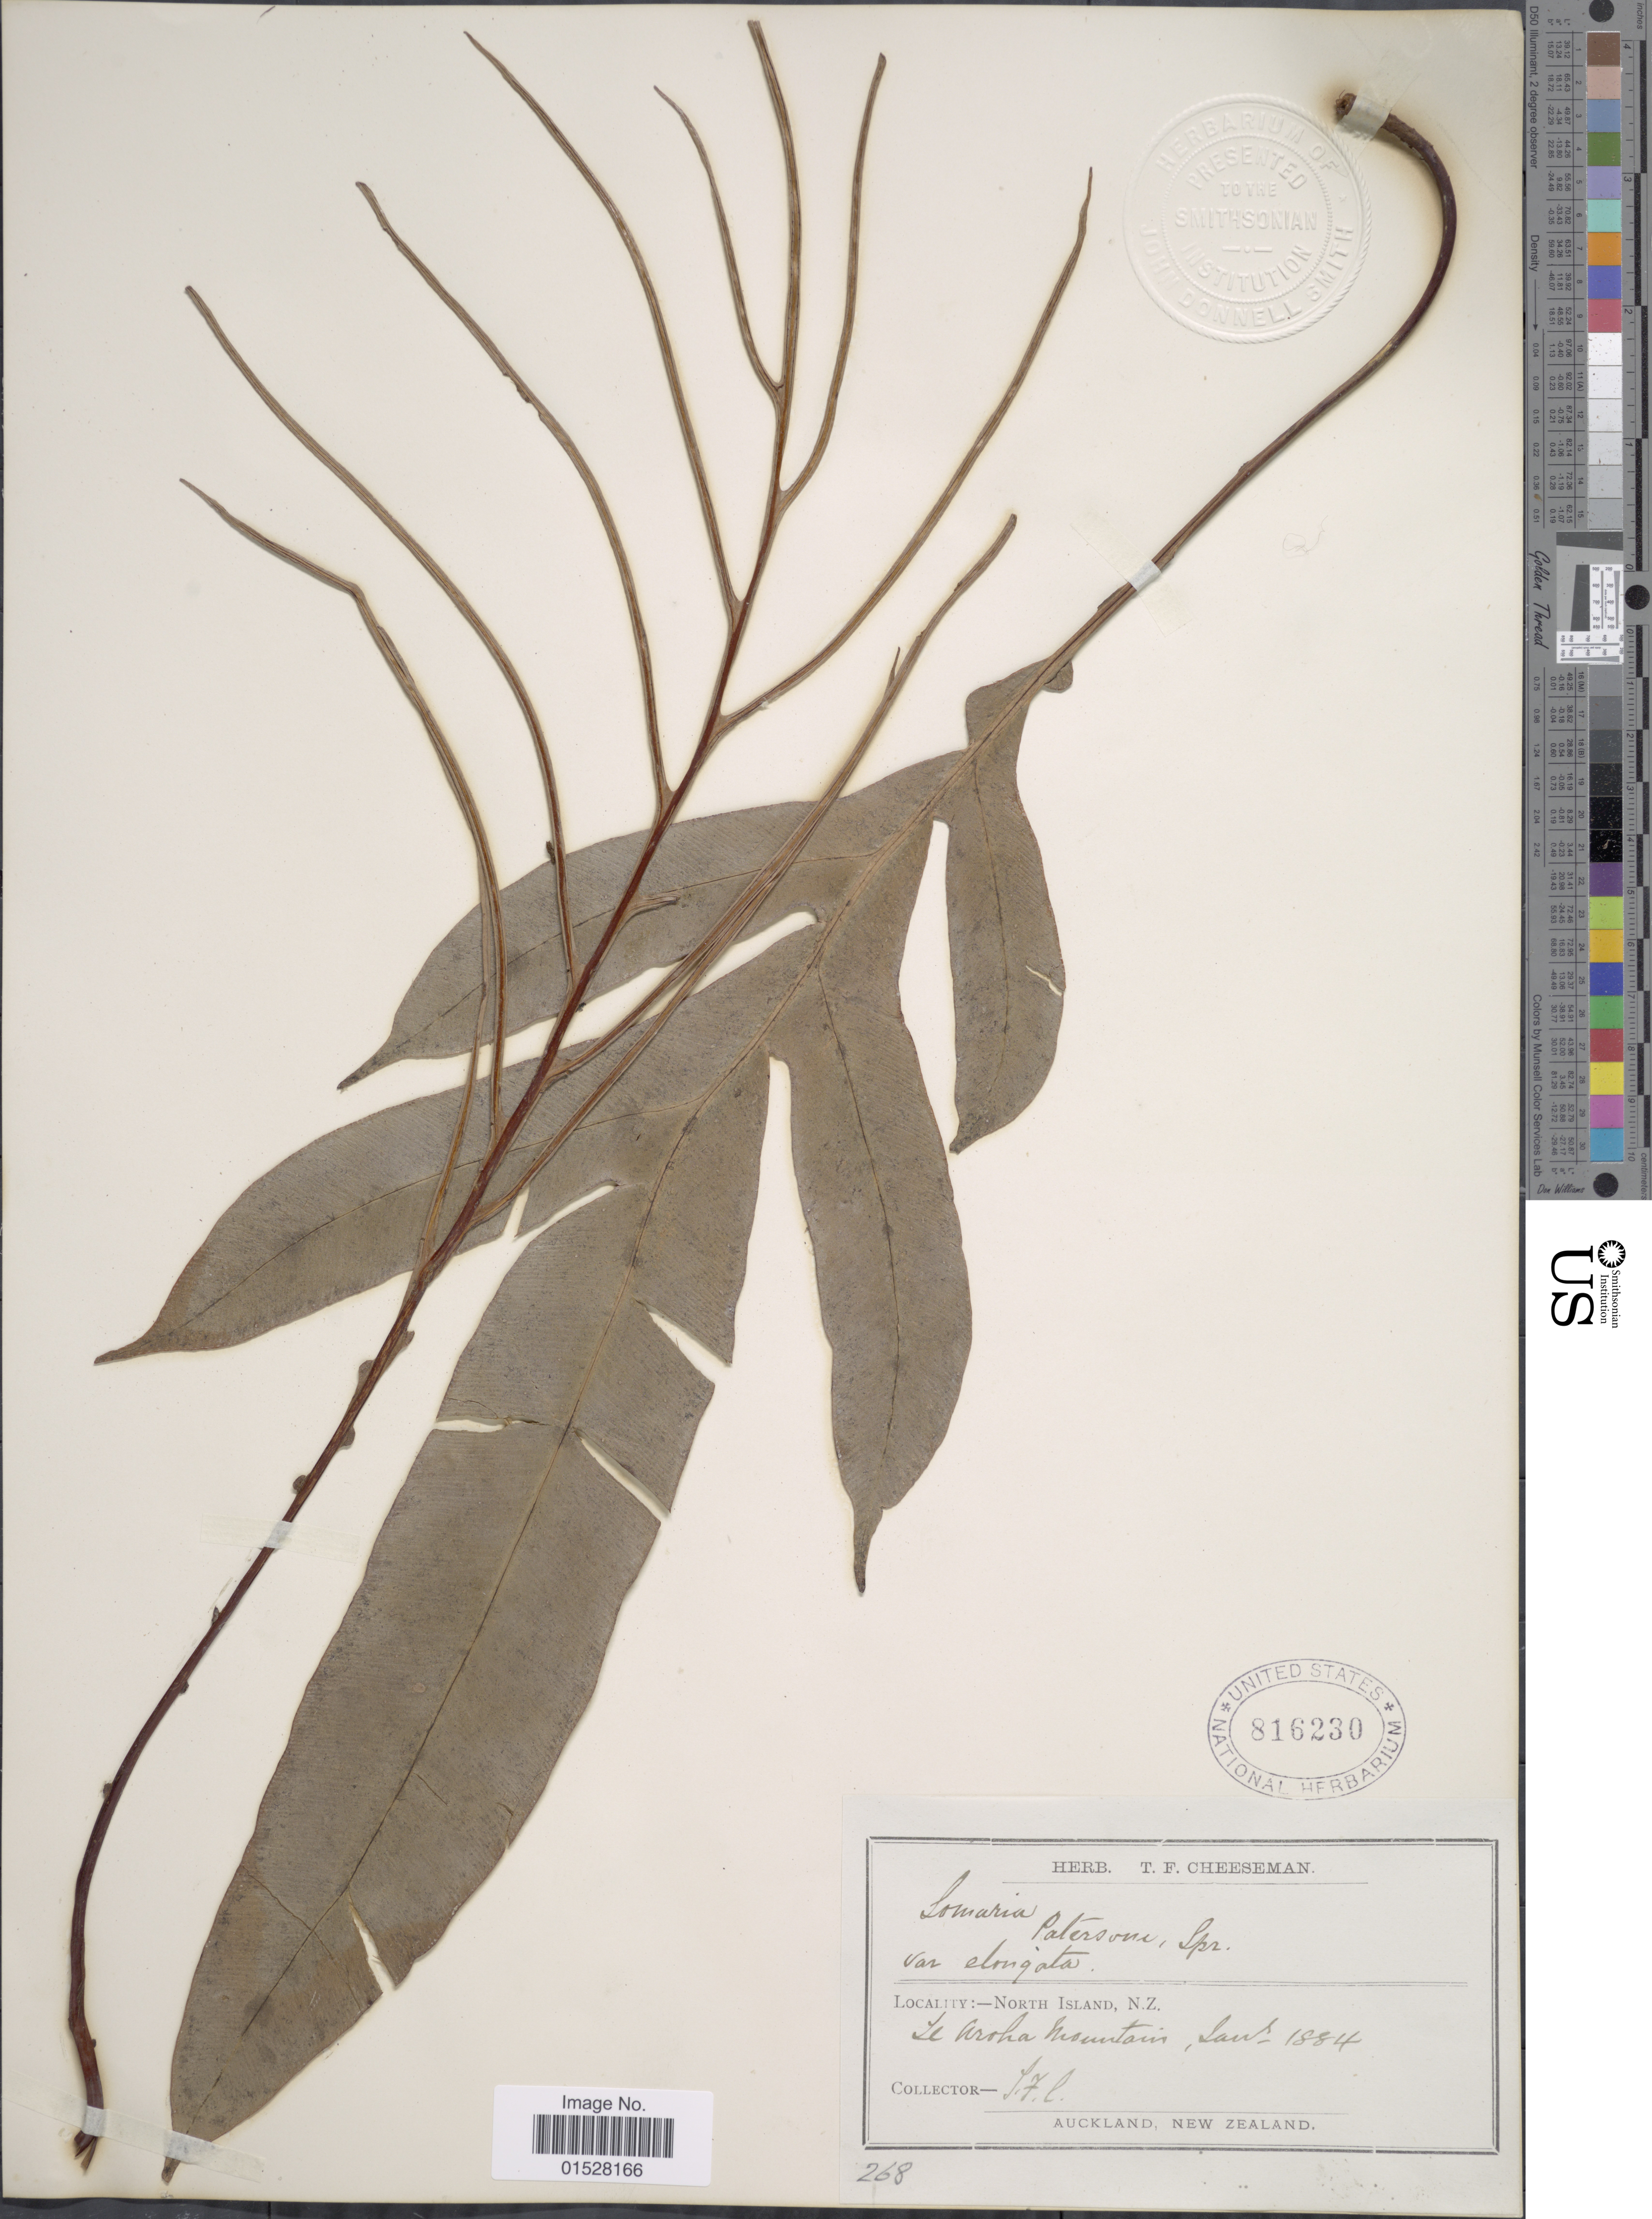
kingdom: Plantae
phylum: Tracheophyta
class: Polypodiopsida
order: Polypodiales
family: Blechnaceae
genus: Blechnum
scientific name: Blechnum patersonii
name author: (R. Br.) Mett.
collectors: T. F. Cheeseman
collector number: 268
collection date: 1884-01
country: New Zealand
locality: North Island, Le Aroha Mountains.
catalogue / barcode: US 816230